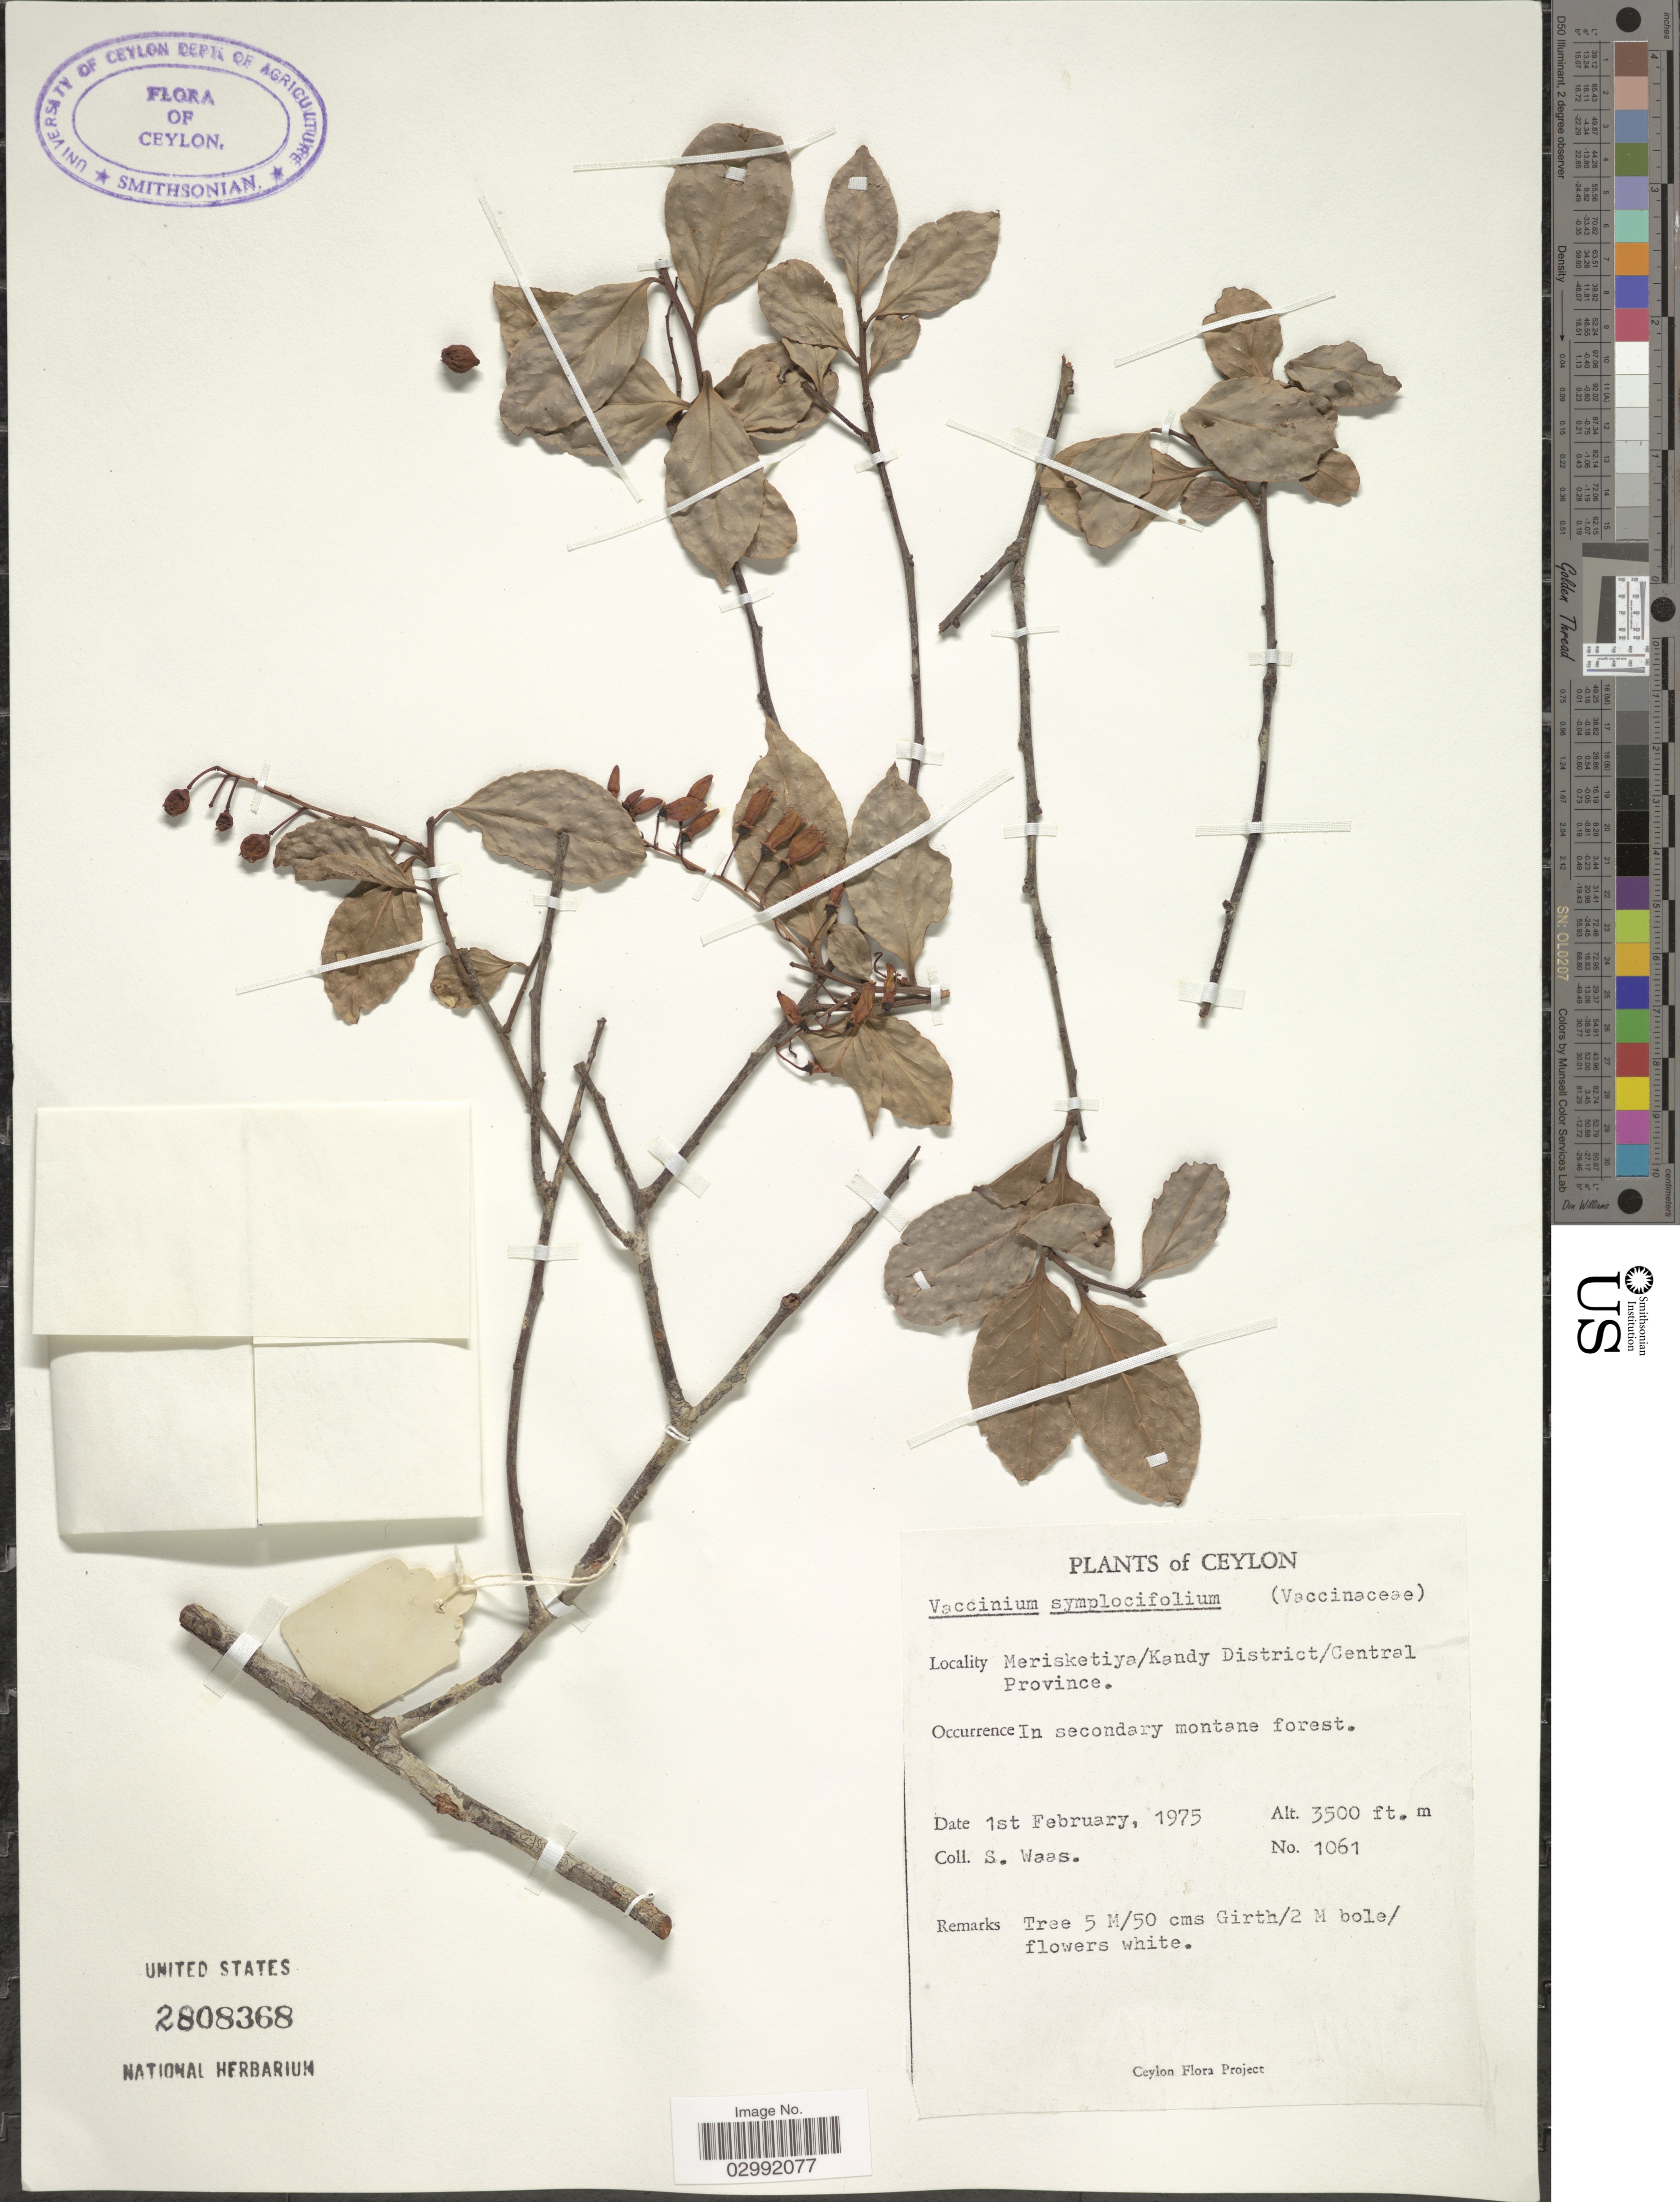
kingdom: Plantae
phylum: Tracheophyta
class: Magnoliopsida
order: Ericales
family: Ericaceae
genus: Vaccinium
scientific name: Vaccinium leschenaultii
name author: Wight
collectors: S. Waas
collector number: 1061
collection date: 1975-02-01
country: Sri Lanka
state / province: Central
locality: Ceylon. Merisketiya/Kandy District/Central Province.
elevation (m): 1067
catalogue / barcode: US 2808368